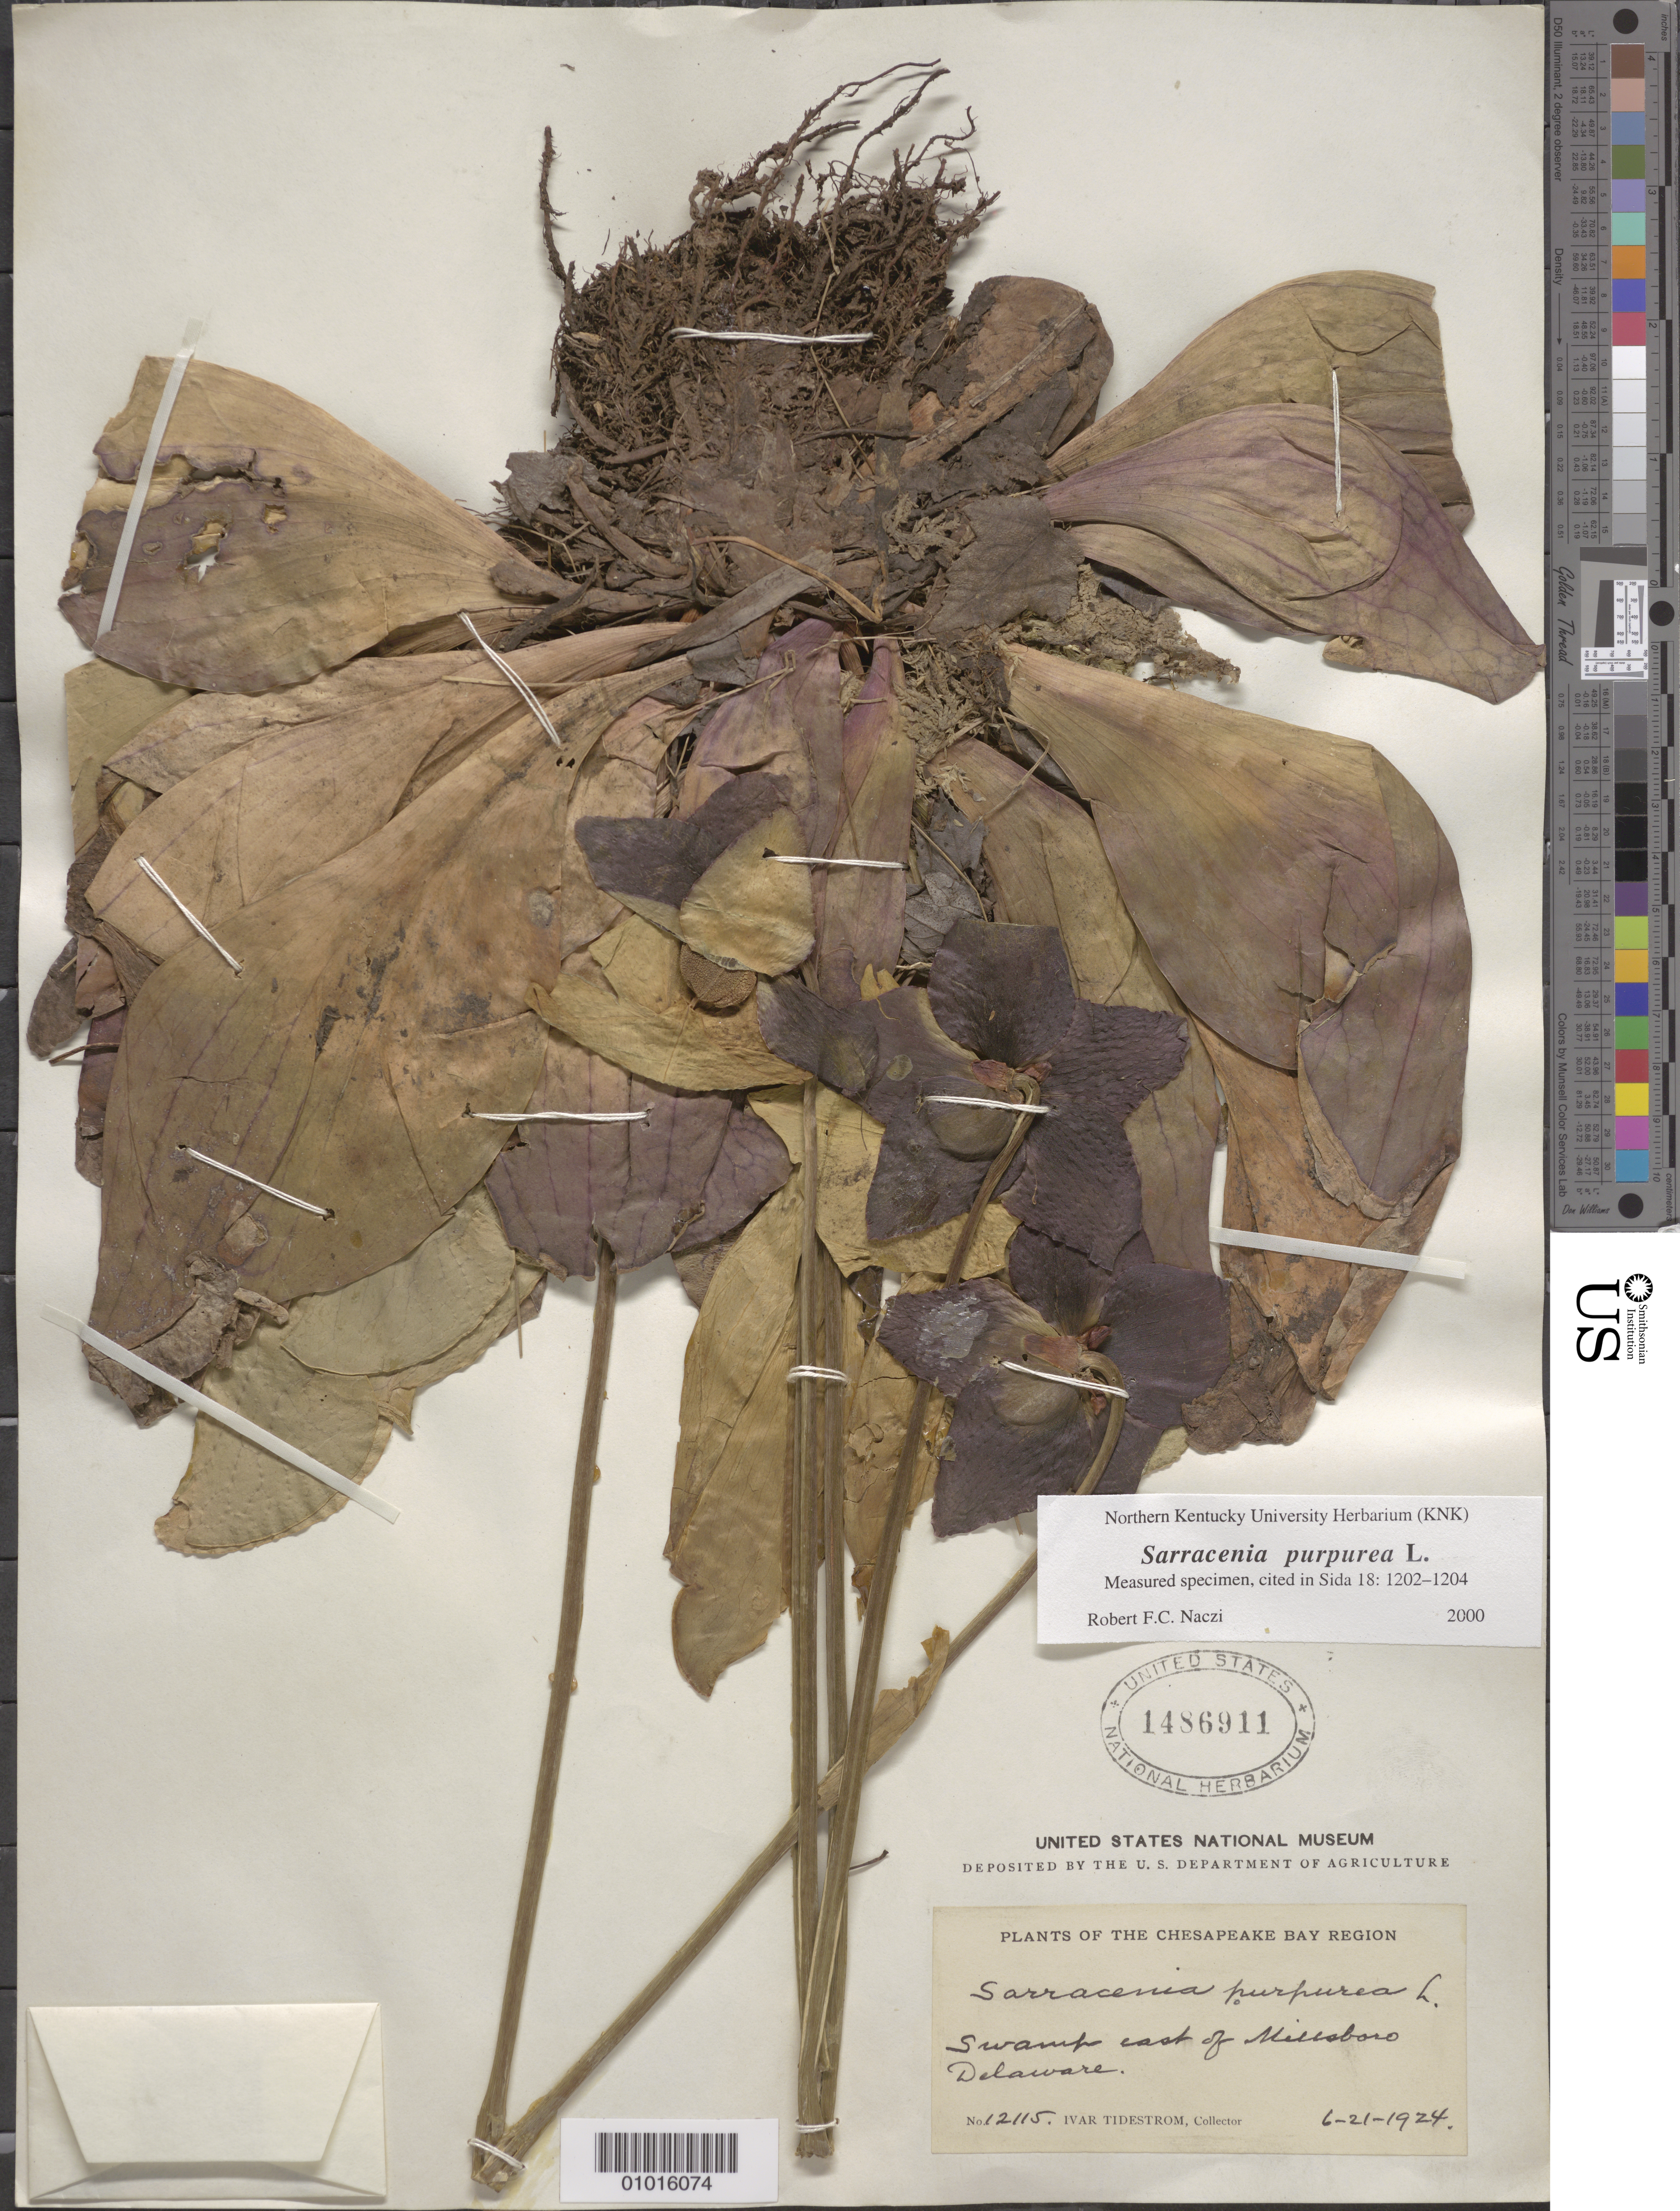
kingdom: Plantae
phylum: Tracheophyta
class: Magnoliopsida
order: Ericales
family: Sarraceniaceae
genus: Sarracenia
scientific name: Sarracenia purpurea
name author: L.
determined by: Naczi, R. F. C.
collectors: I. F. Tidestrom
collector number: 12115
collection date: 1924-06-21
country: United States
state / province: Delaware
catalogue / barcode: US 1486911